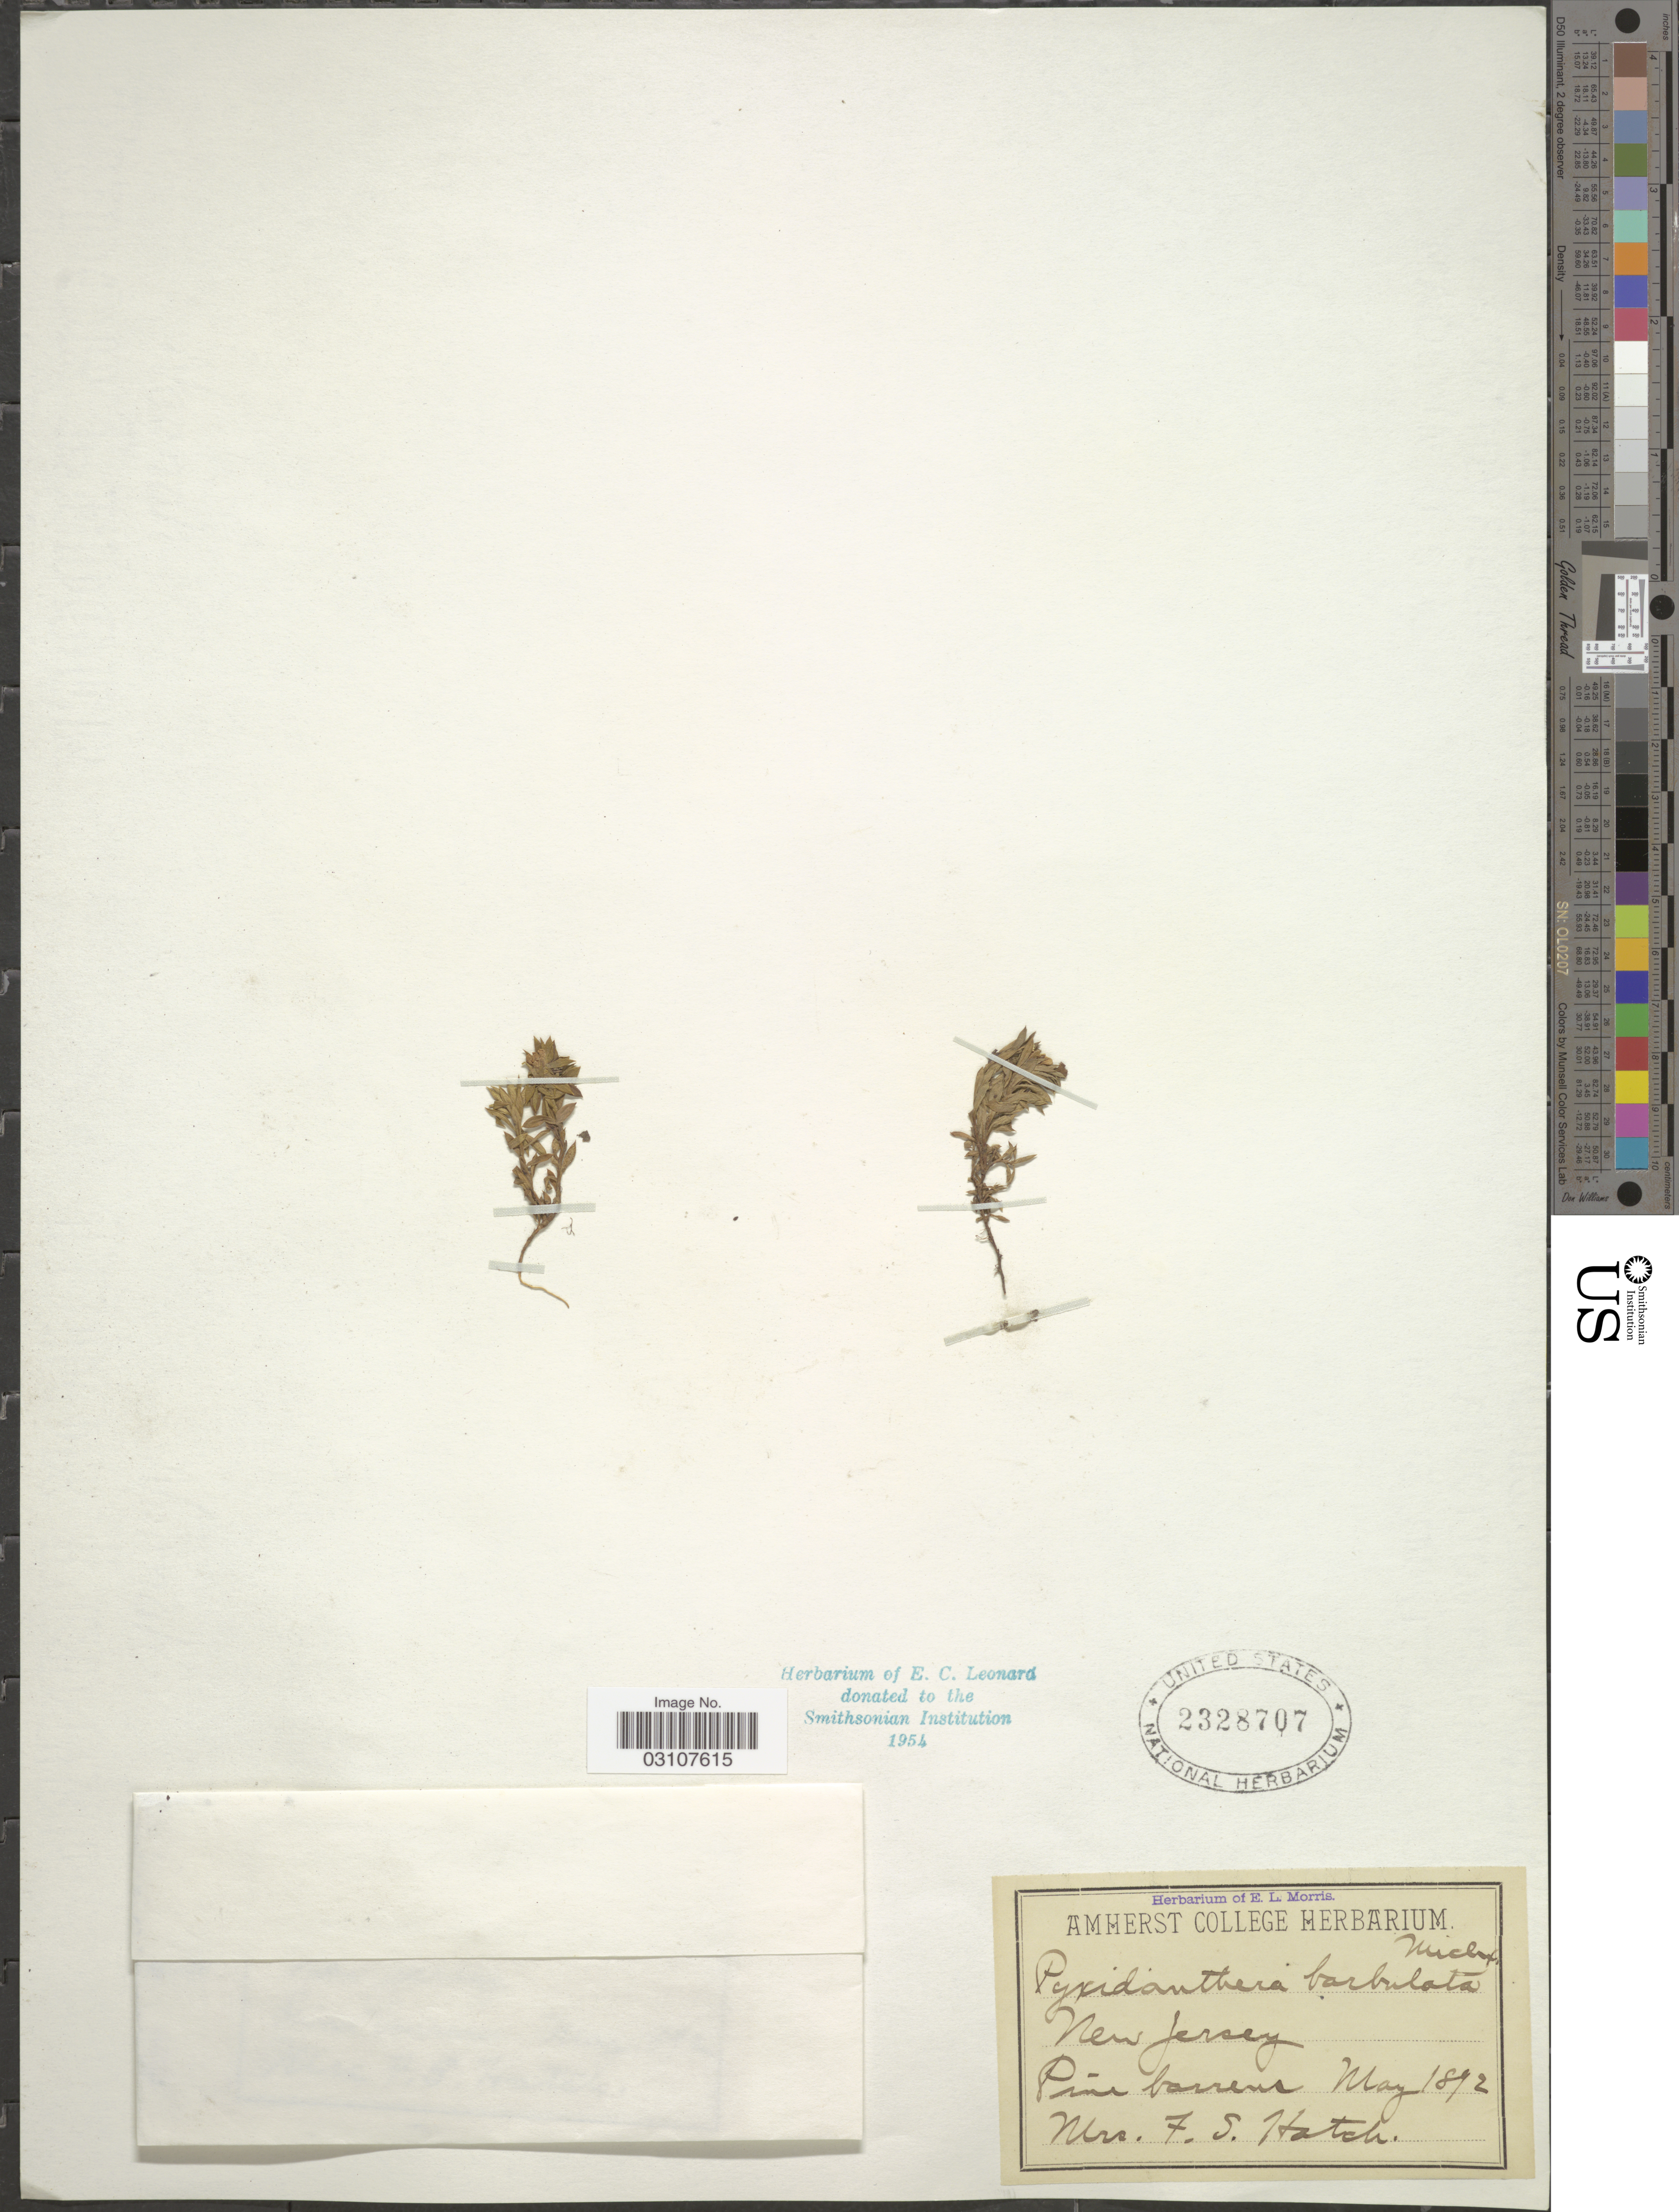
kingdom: Plantae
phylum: Tracheophyta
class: Magnoliopsida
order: Ericales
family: Diapensiaceae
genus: Pyxidanthera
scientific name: Pyxidanthera barbulata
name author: Michx.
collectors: F. Hatch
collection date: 1892-05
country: United States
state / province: New Jersey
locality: New Jersey Pine barrens.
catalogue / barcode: US 2328707